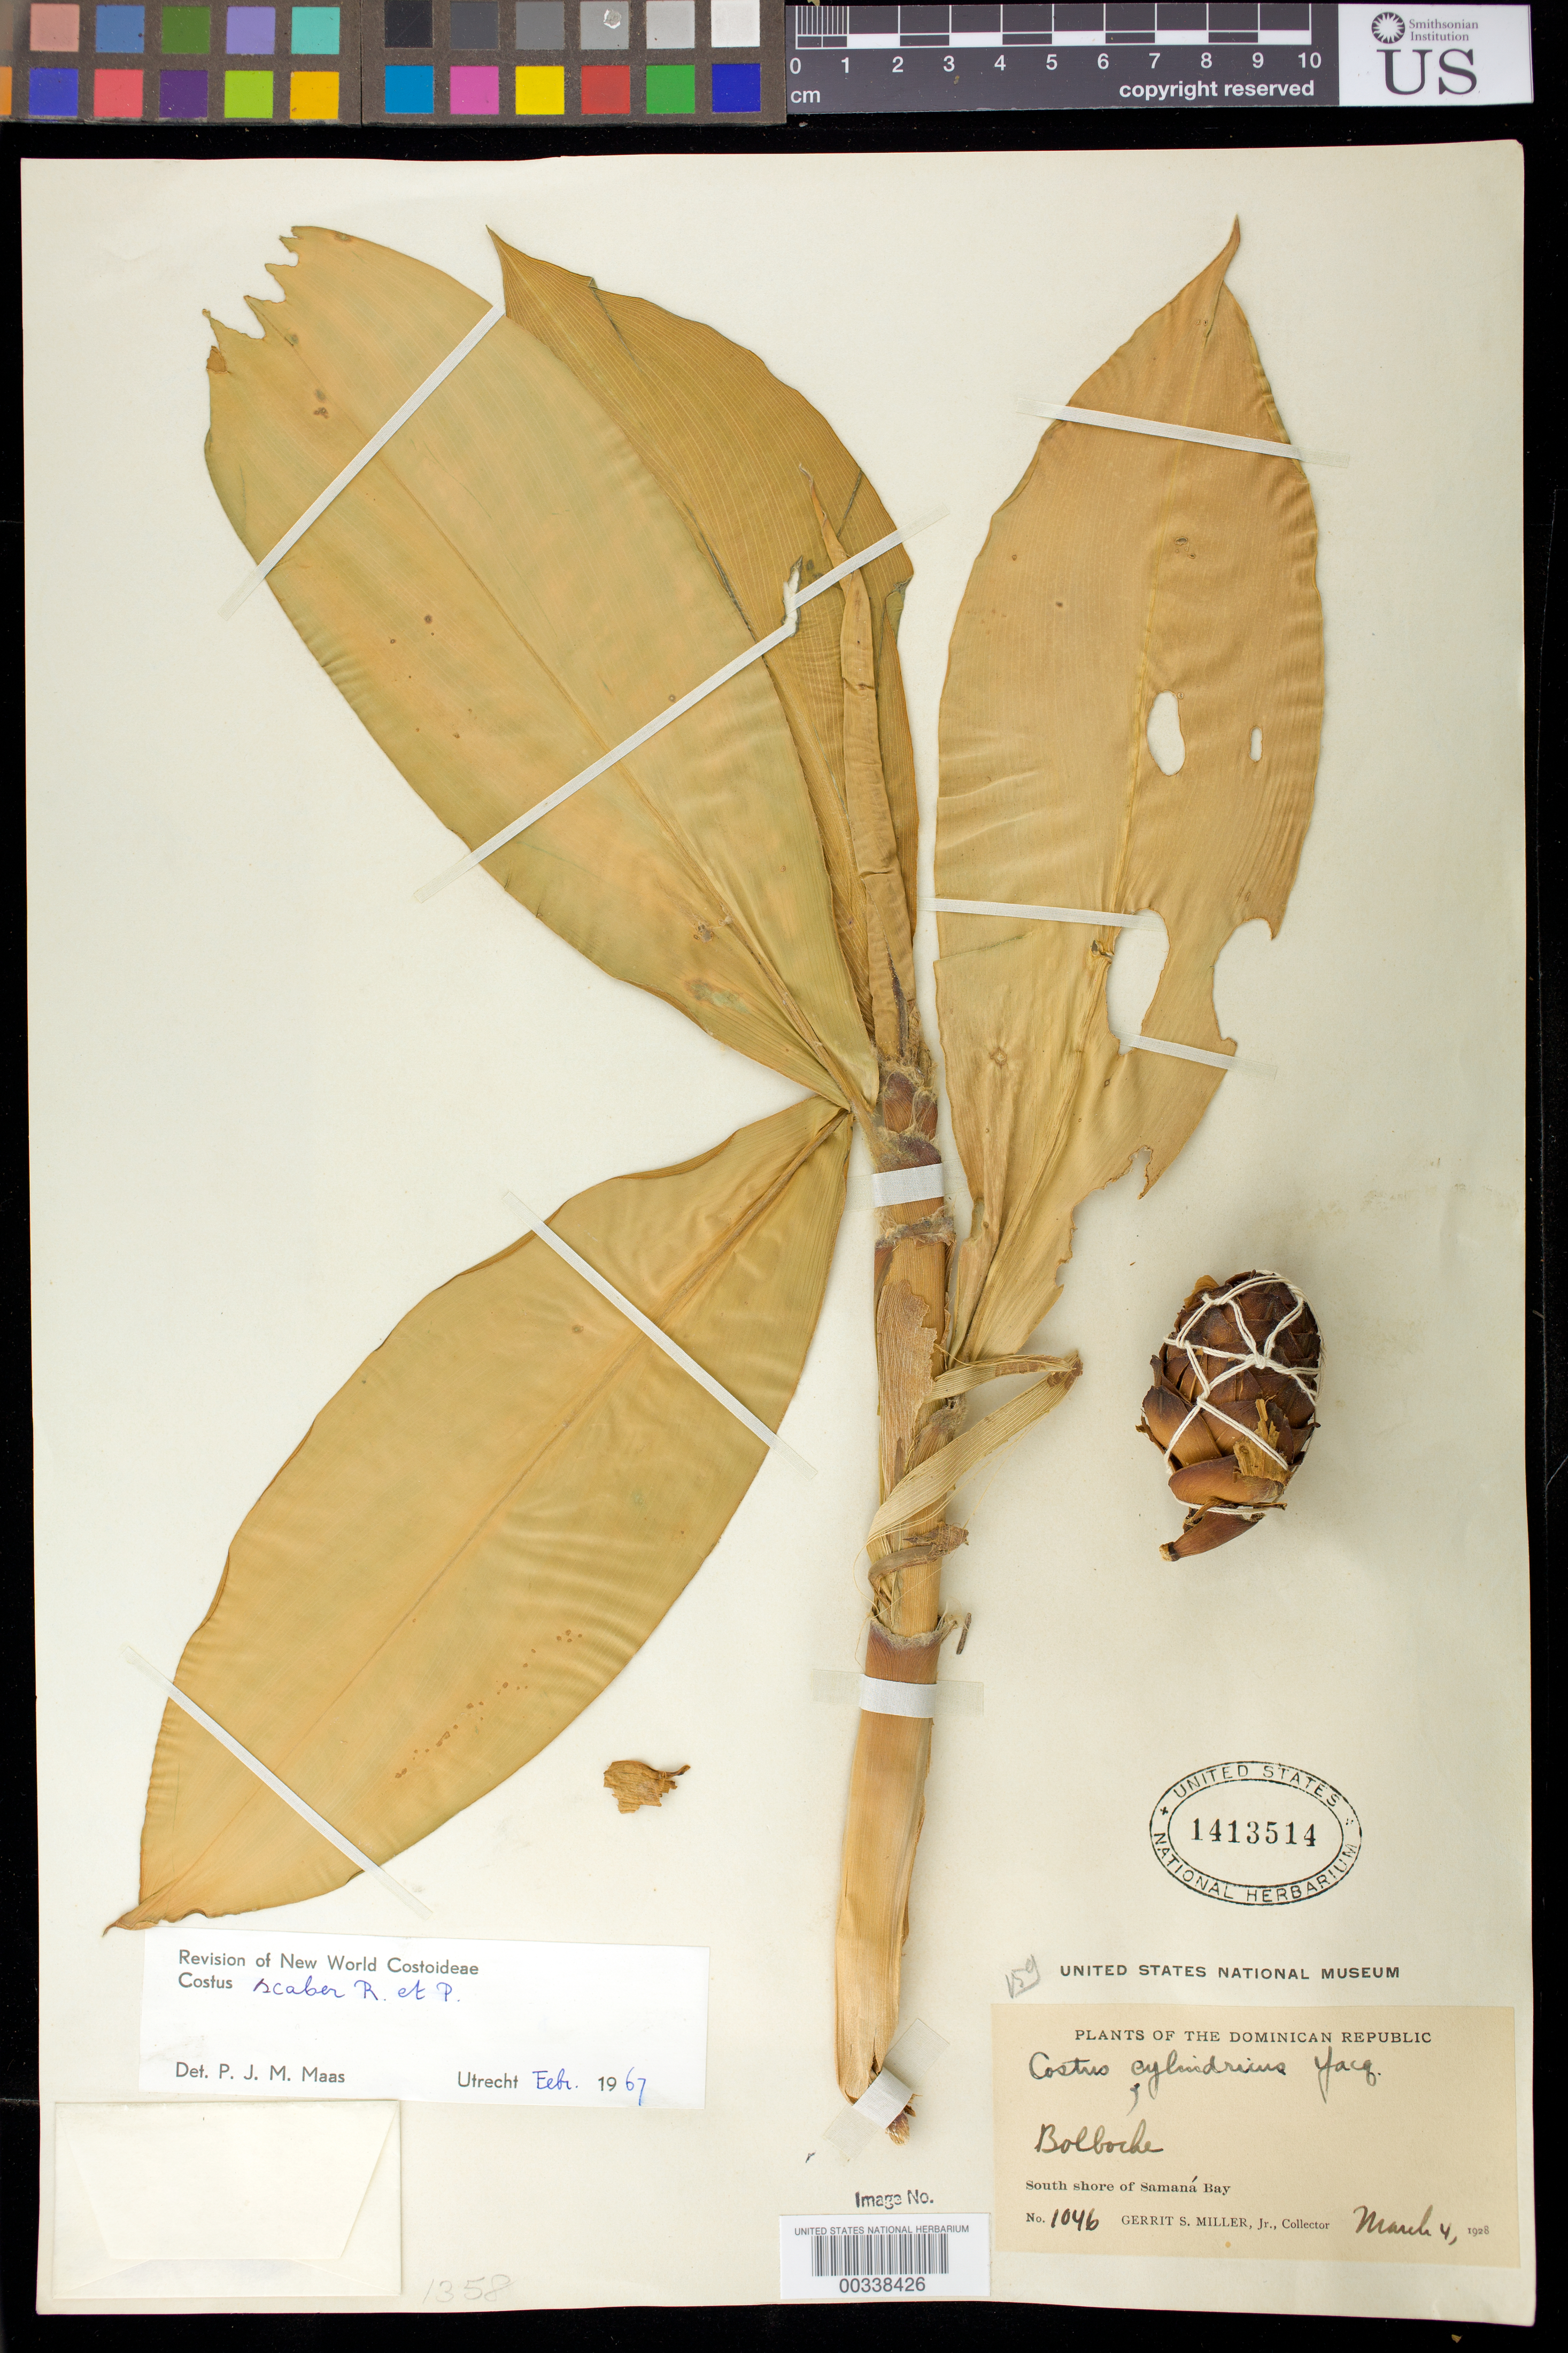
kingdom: Plantae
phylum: Tracheophyta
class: Liliopsida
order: Zingiberales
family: Costaceae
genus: Costus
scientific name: Costus scaber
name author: Ruiz & Pav.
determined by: Maas, Paul J. M.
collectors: G. S. Miller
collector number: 1046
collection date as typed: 04 Mar 1928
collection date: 1928-03-04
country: Dominican Republic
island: Hispaniola Island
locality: Bolboche, s shore of samana bay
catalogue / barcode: US 1413514